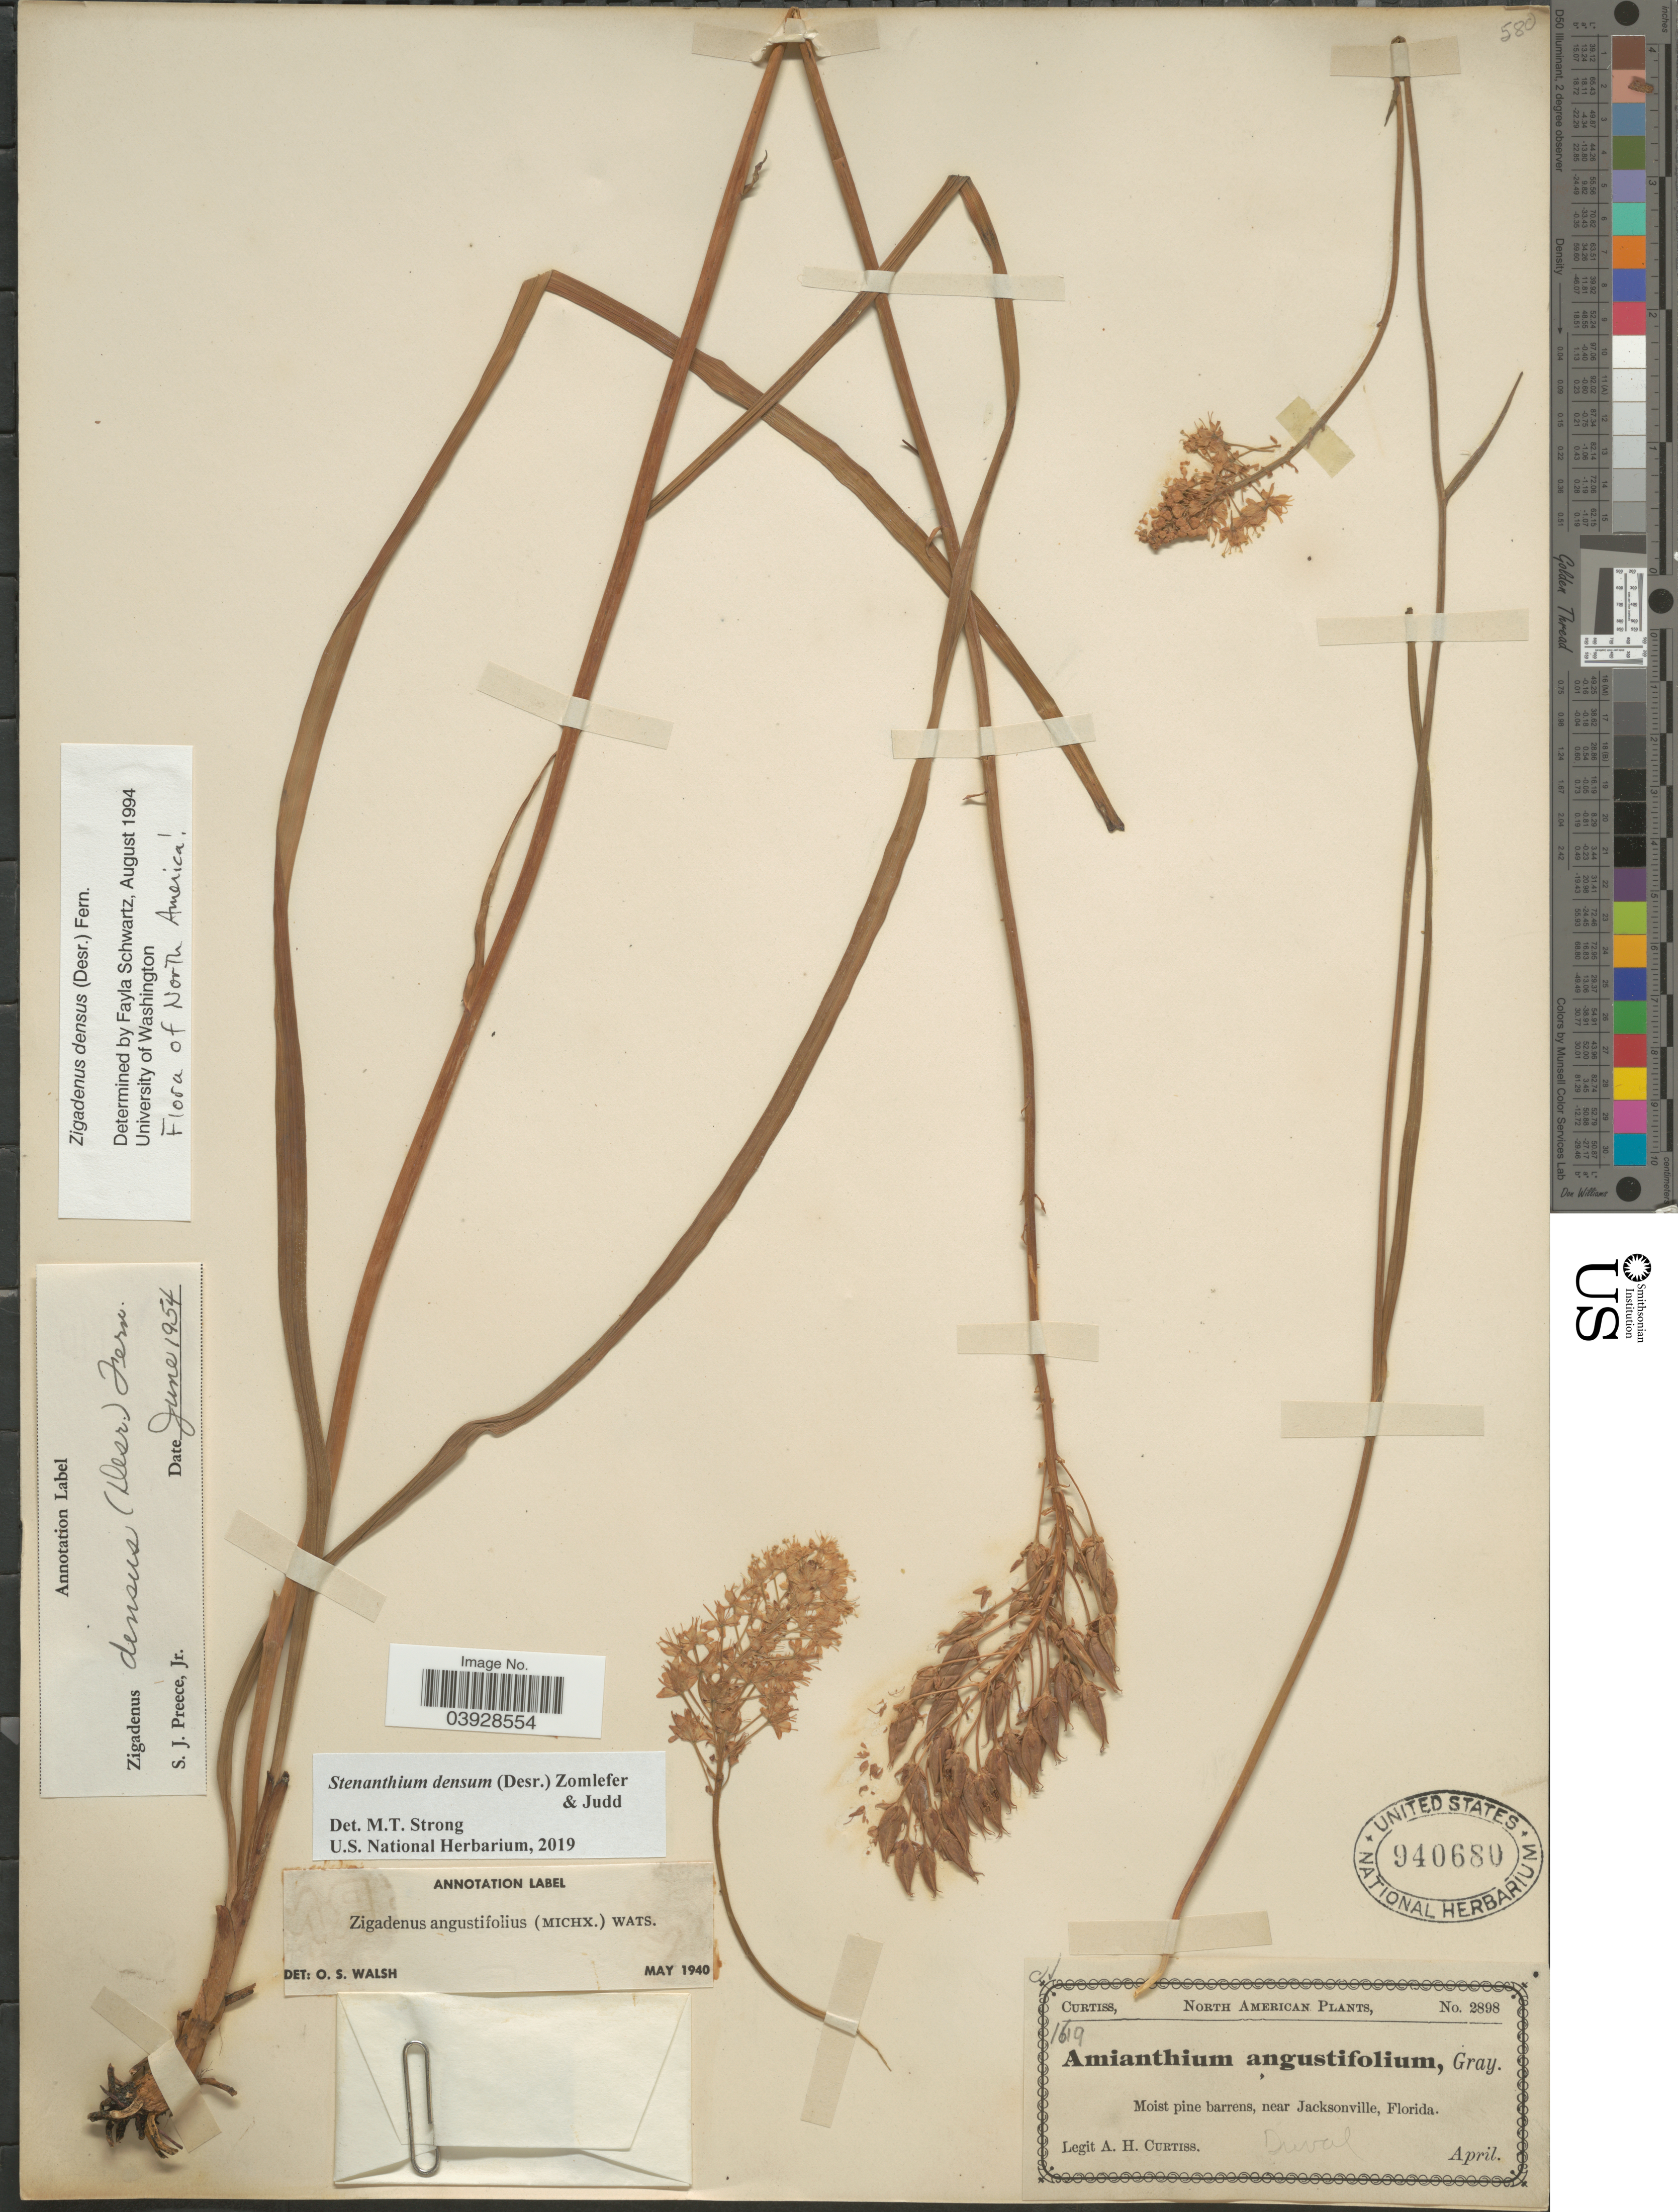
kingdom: Plantae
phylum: Tracheophyta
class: Liliopsida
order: Liliales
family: Melanthiaceae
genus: Stenanthium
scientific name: Stenanthium densum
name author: (Desr.) Zomlefer & Judd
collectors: A. H. Curtiss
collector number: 2898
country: United States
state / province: Florida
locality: Moist pine barrens, near Jacksonville. Duval.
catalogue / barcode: US 940680